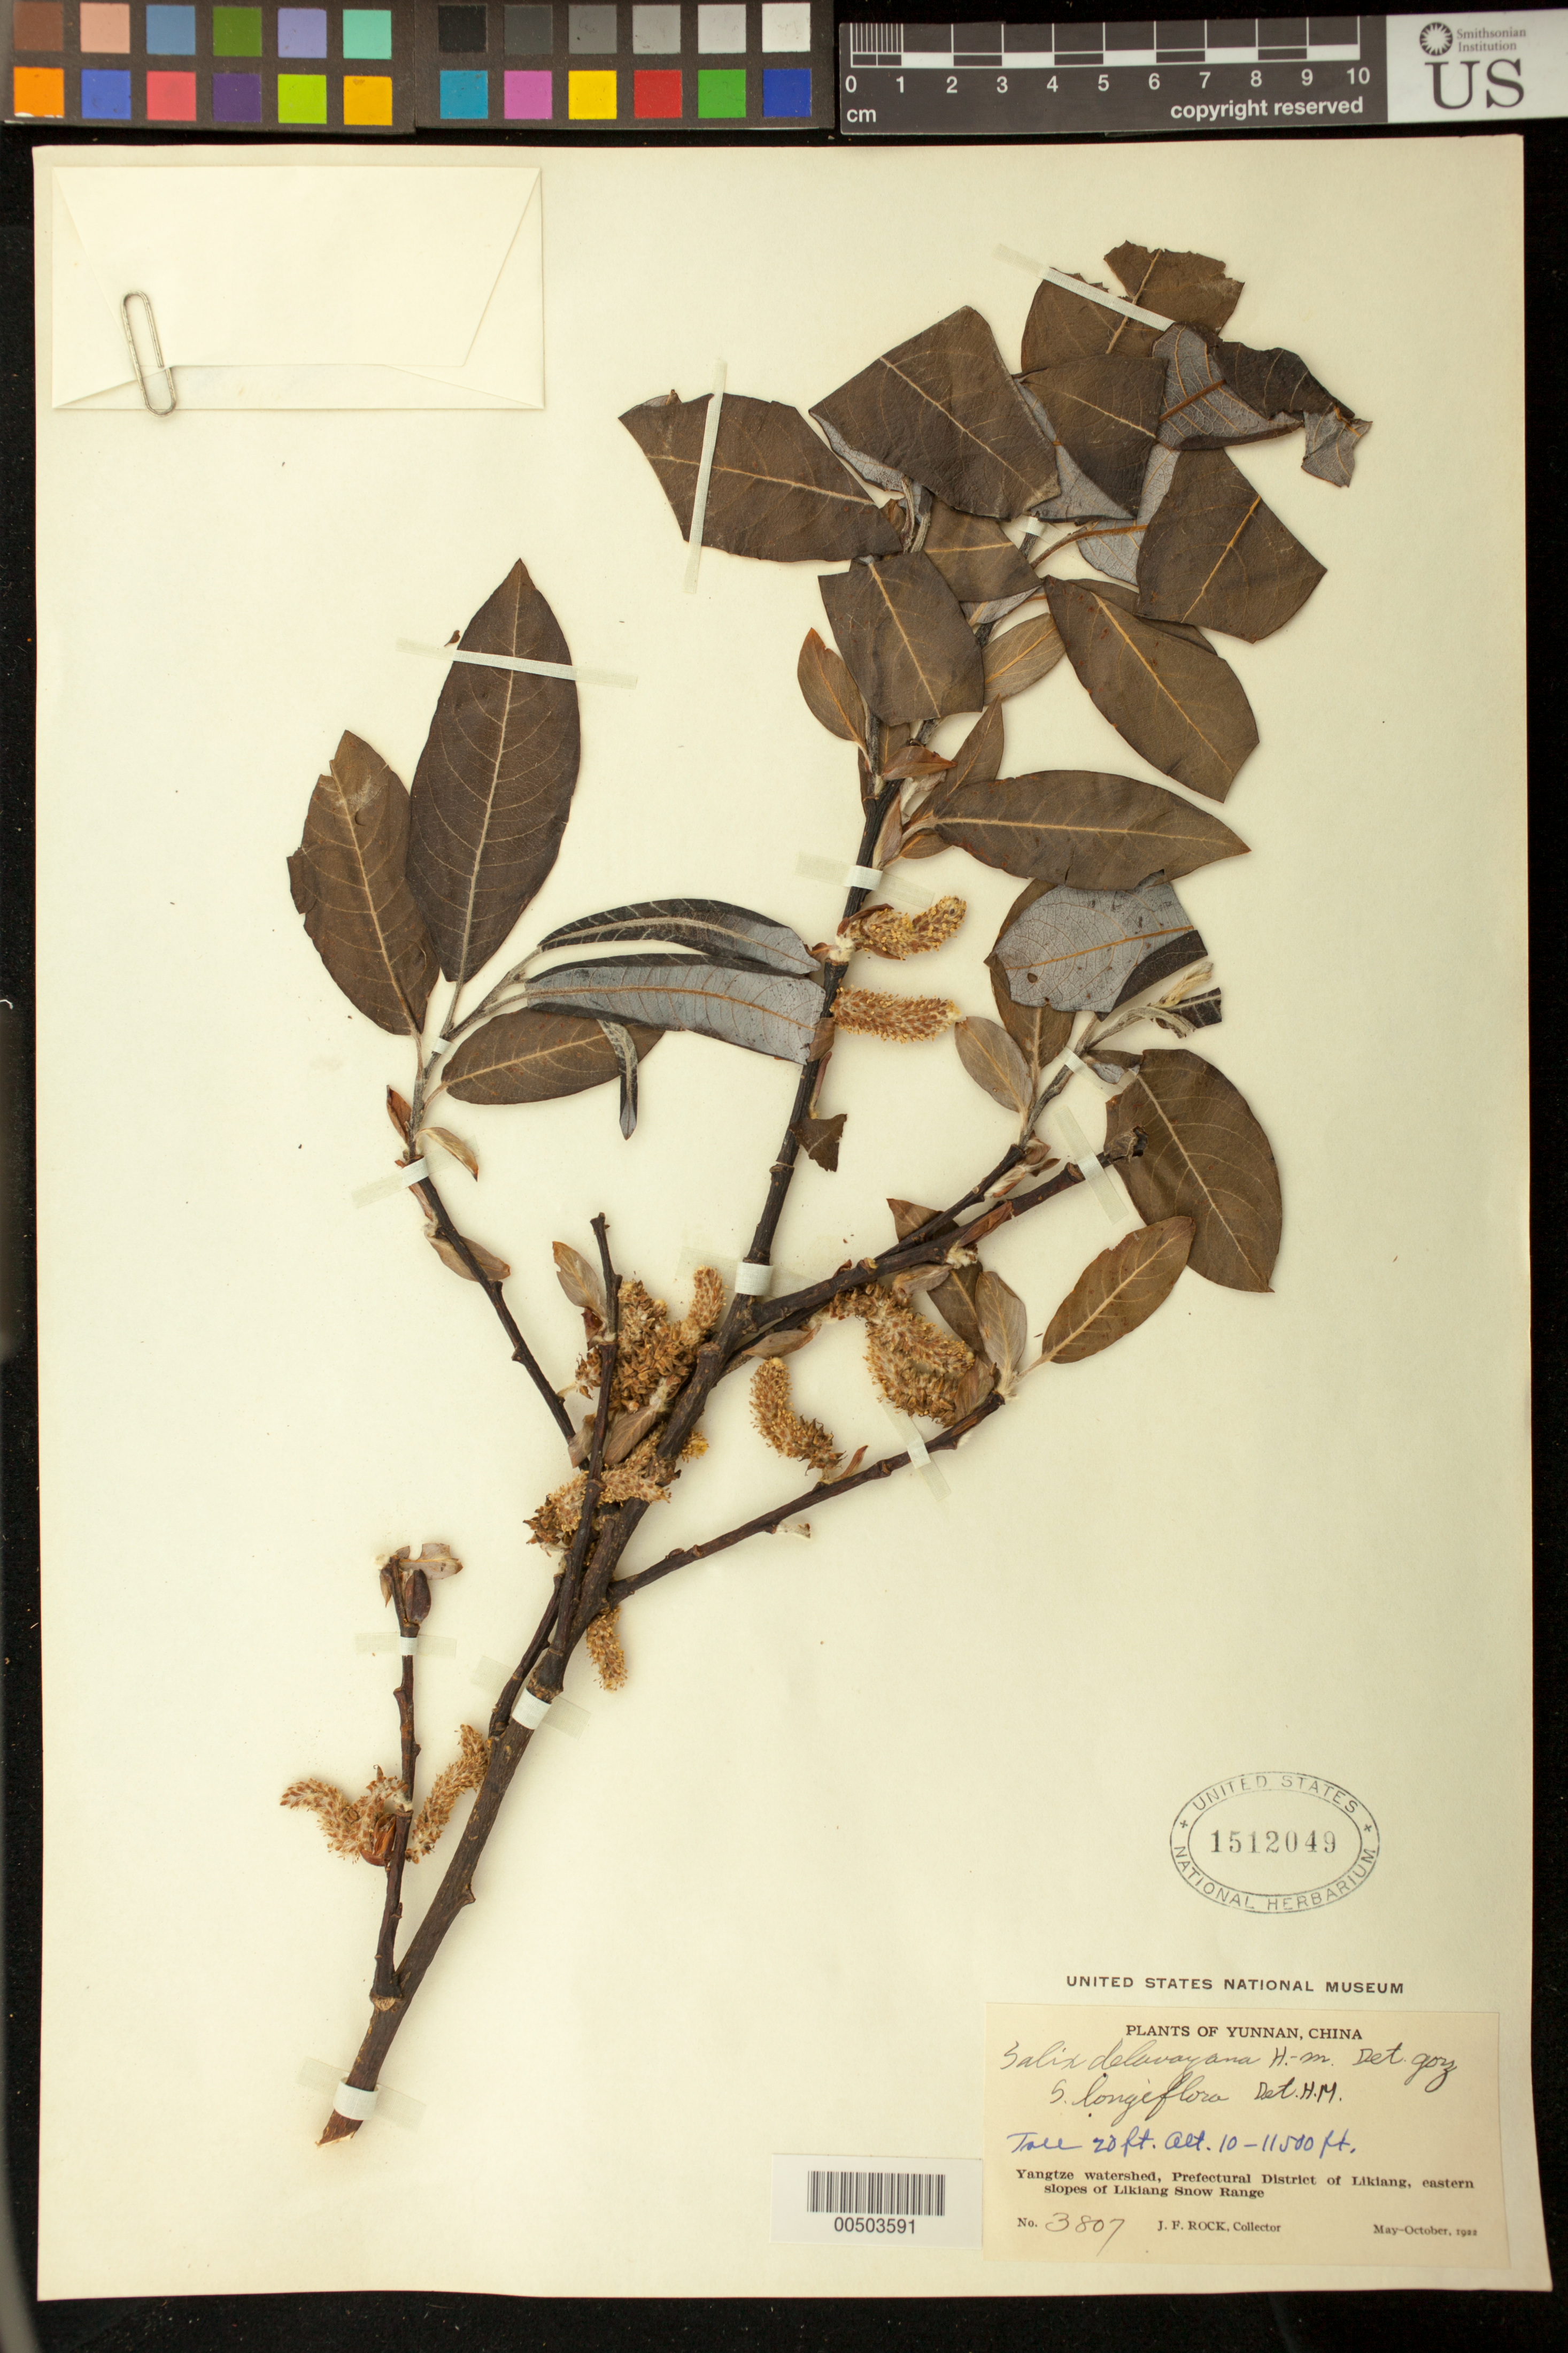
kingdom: Plantae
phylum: Tracheophyta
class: Magnoliopsida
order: Malpighiales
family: Salicaceae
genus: Salix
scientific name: Salix delavayana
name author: Hand.-Mazz.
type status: Syntype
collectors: J. F. Rock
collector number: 3807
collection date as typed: May 1922 to -- Oct 1922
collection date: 1922-05/1922-10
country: China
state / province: Yunnan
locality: Yangtze watershed, eastern slopes of Likiang snow range, Likiang (Dayan) District (?)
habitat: Tree 20 ft.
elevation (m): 3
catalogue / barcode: US 1512049